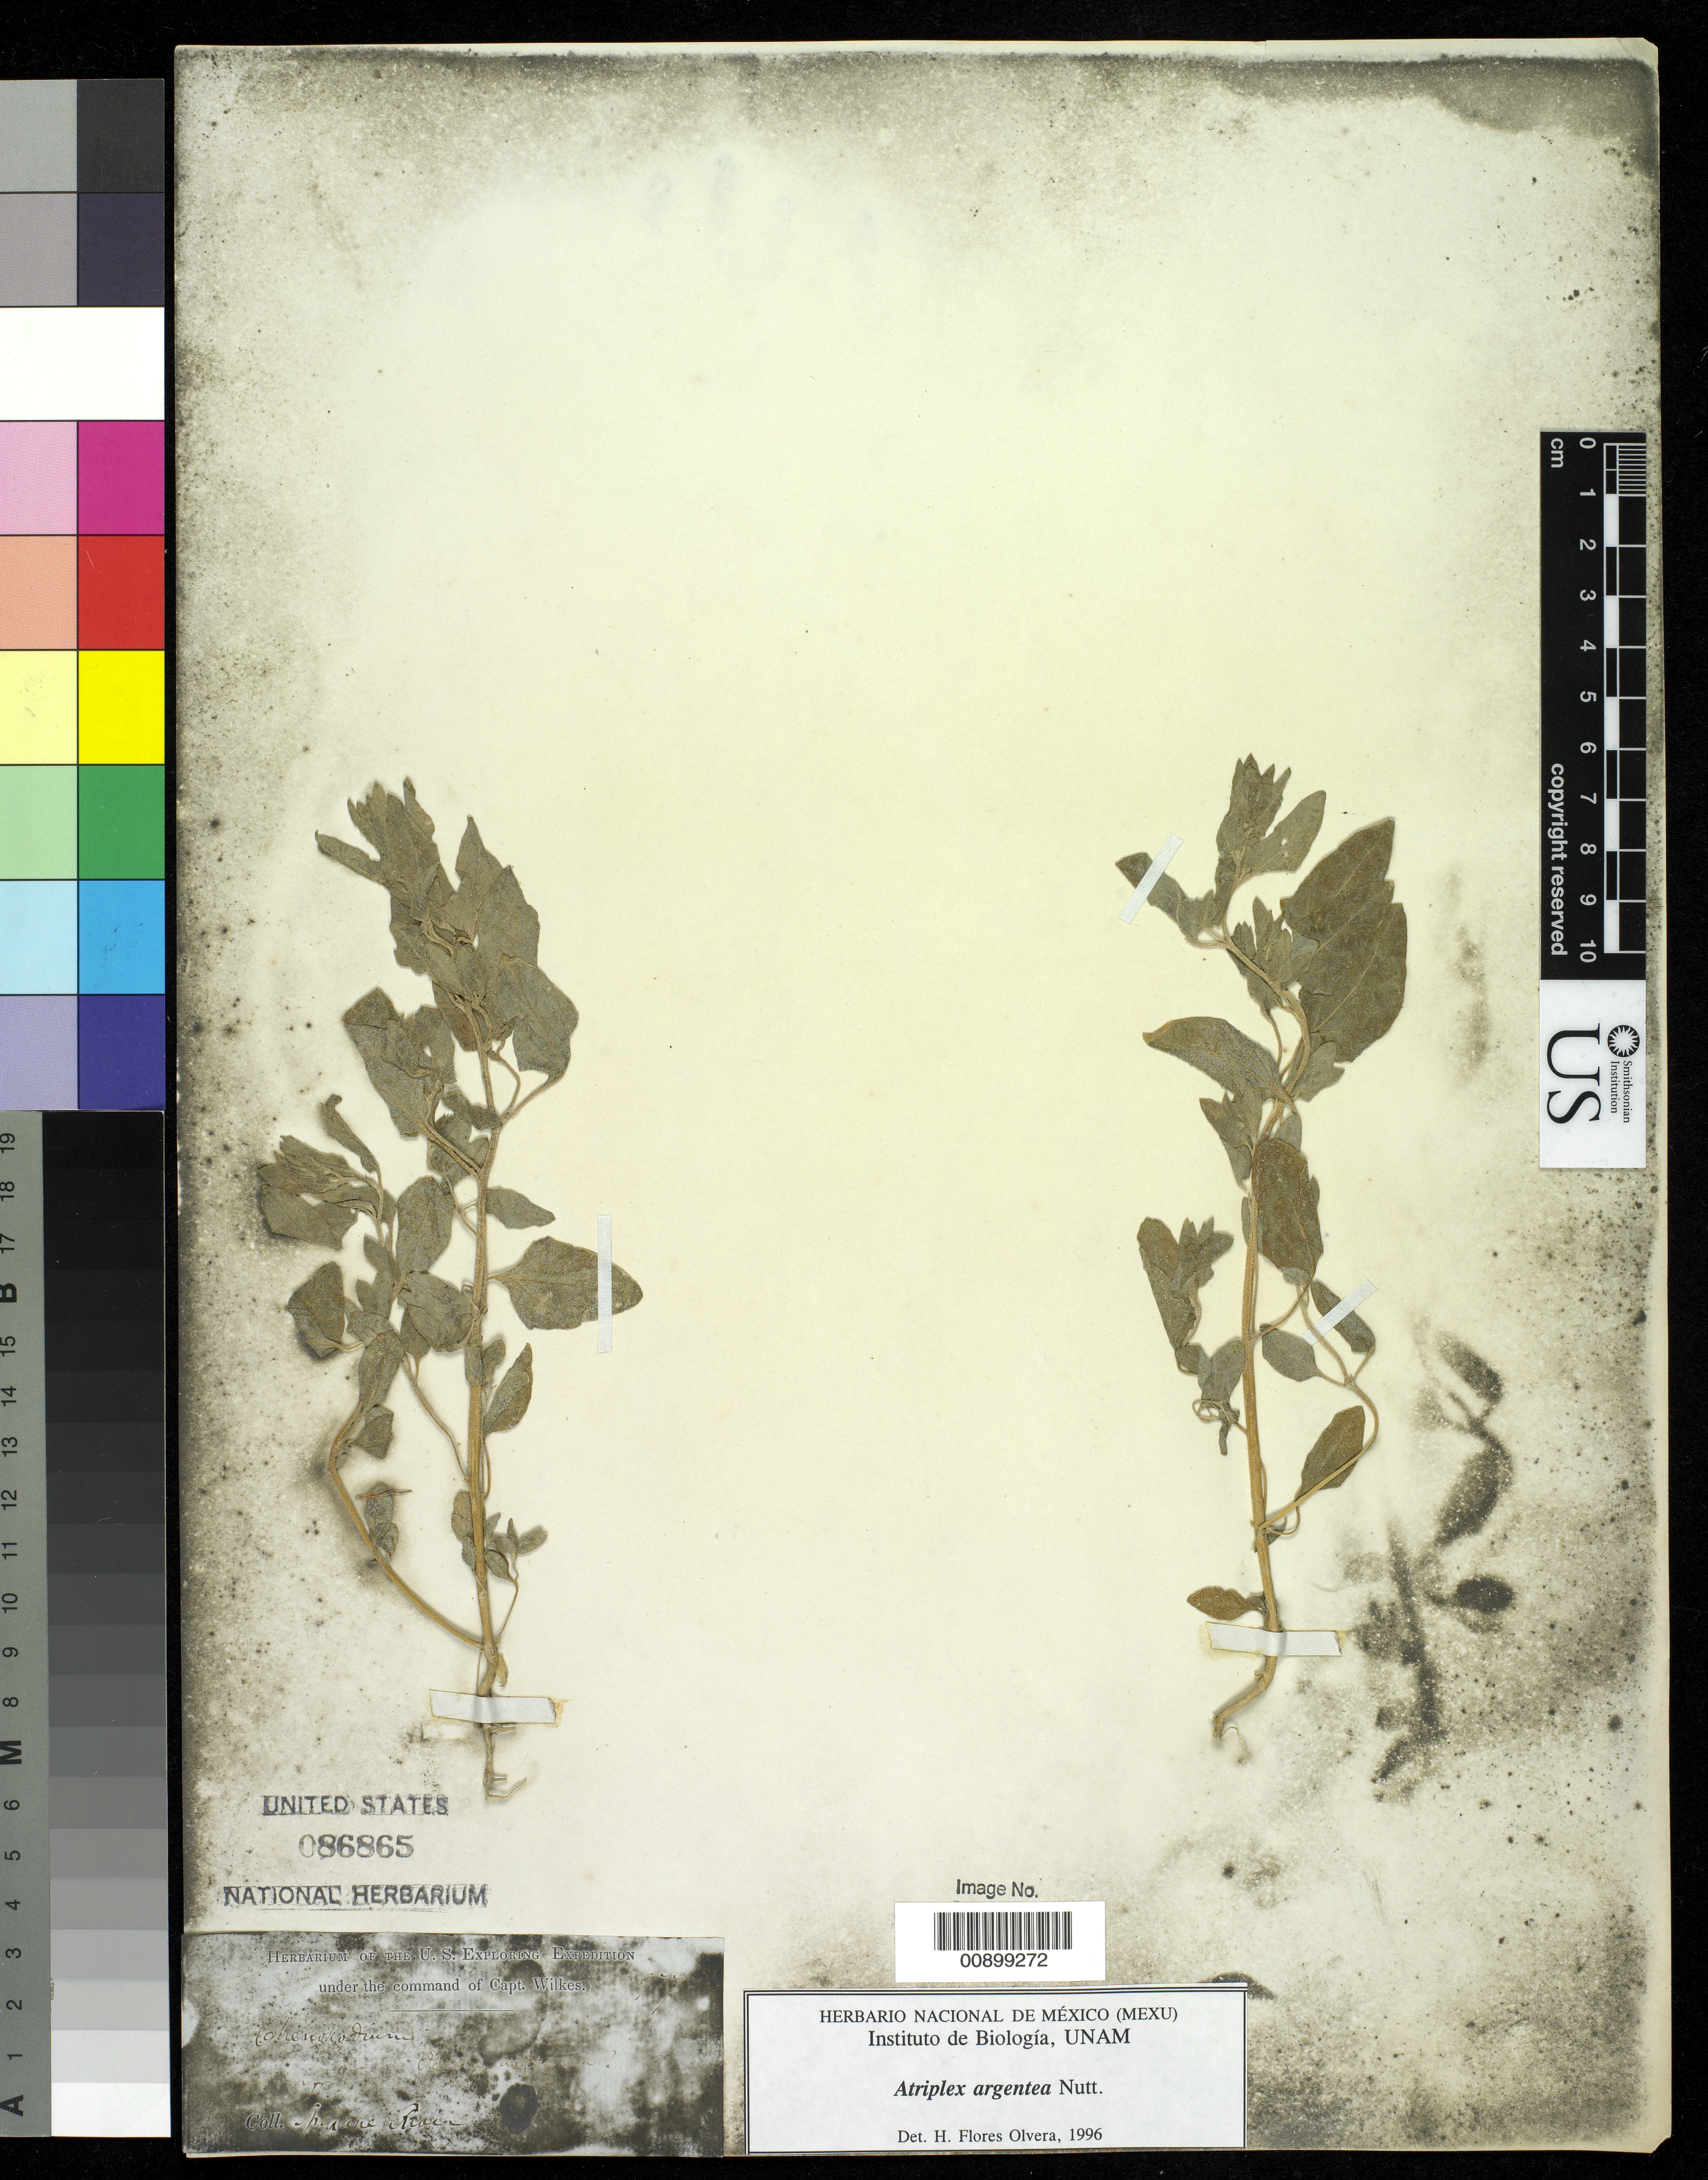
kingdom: Plantae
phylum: Tracheophyta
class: Magnoliopsida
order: Caryophyllales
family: Amaranthaceae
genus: Atriplex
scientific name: Atriplex argentea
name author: Nutt.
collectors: Wilkes Explor. Exped.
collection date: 1838/1842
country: United States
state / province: Washington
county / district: Spokane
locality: Spokane River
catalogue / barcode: US 98617